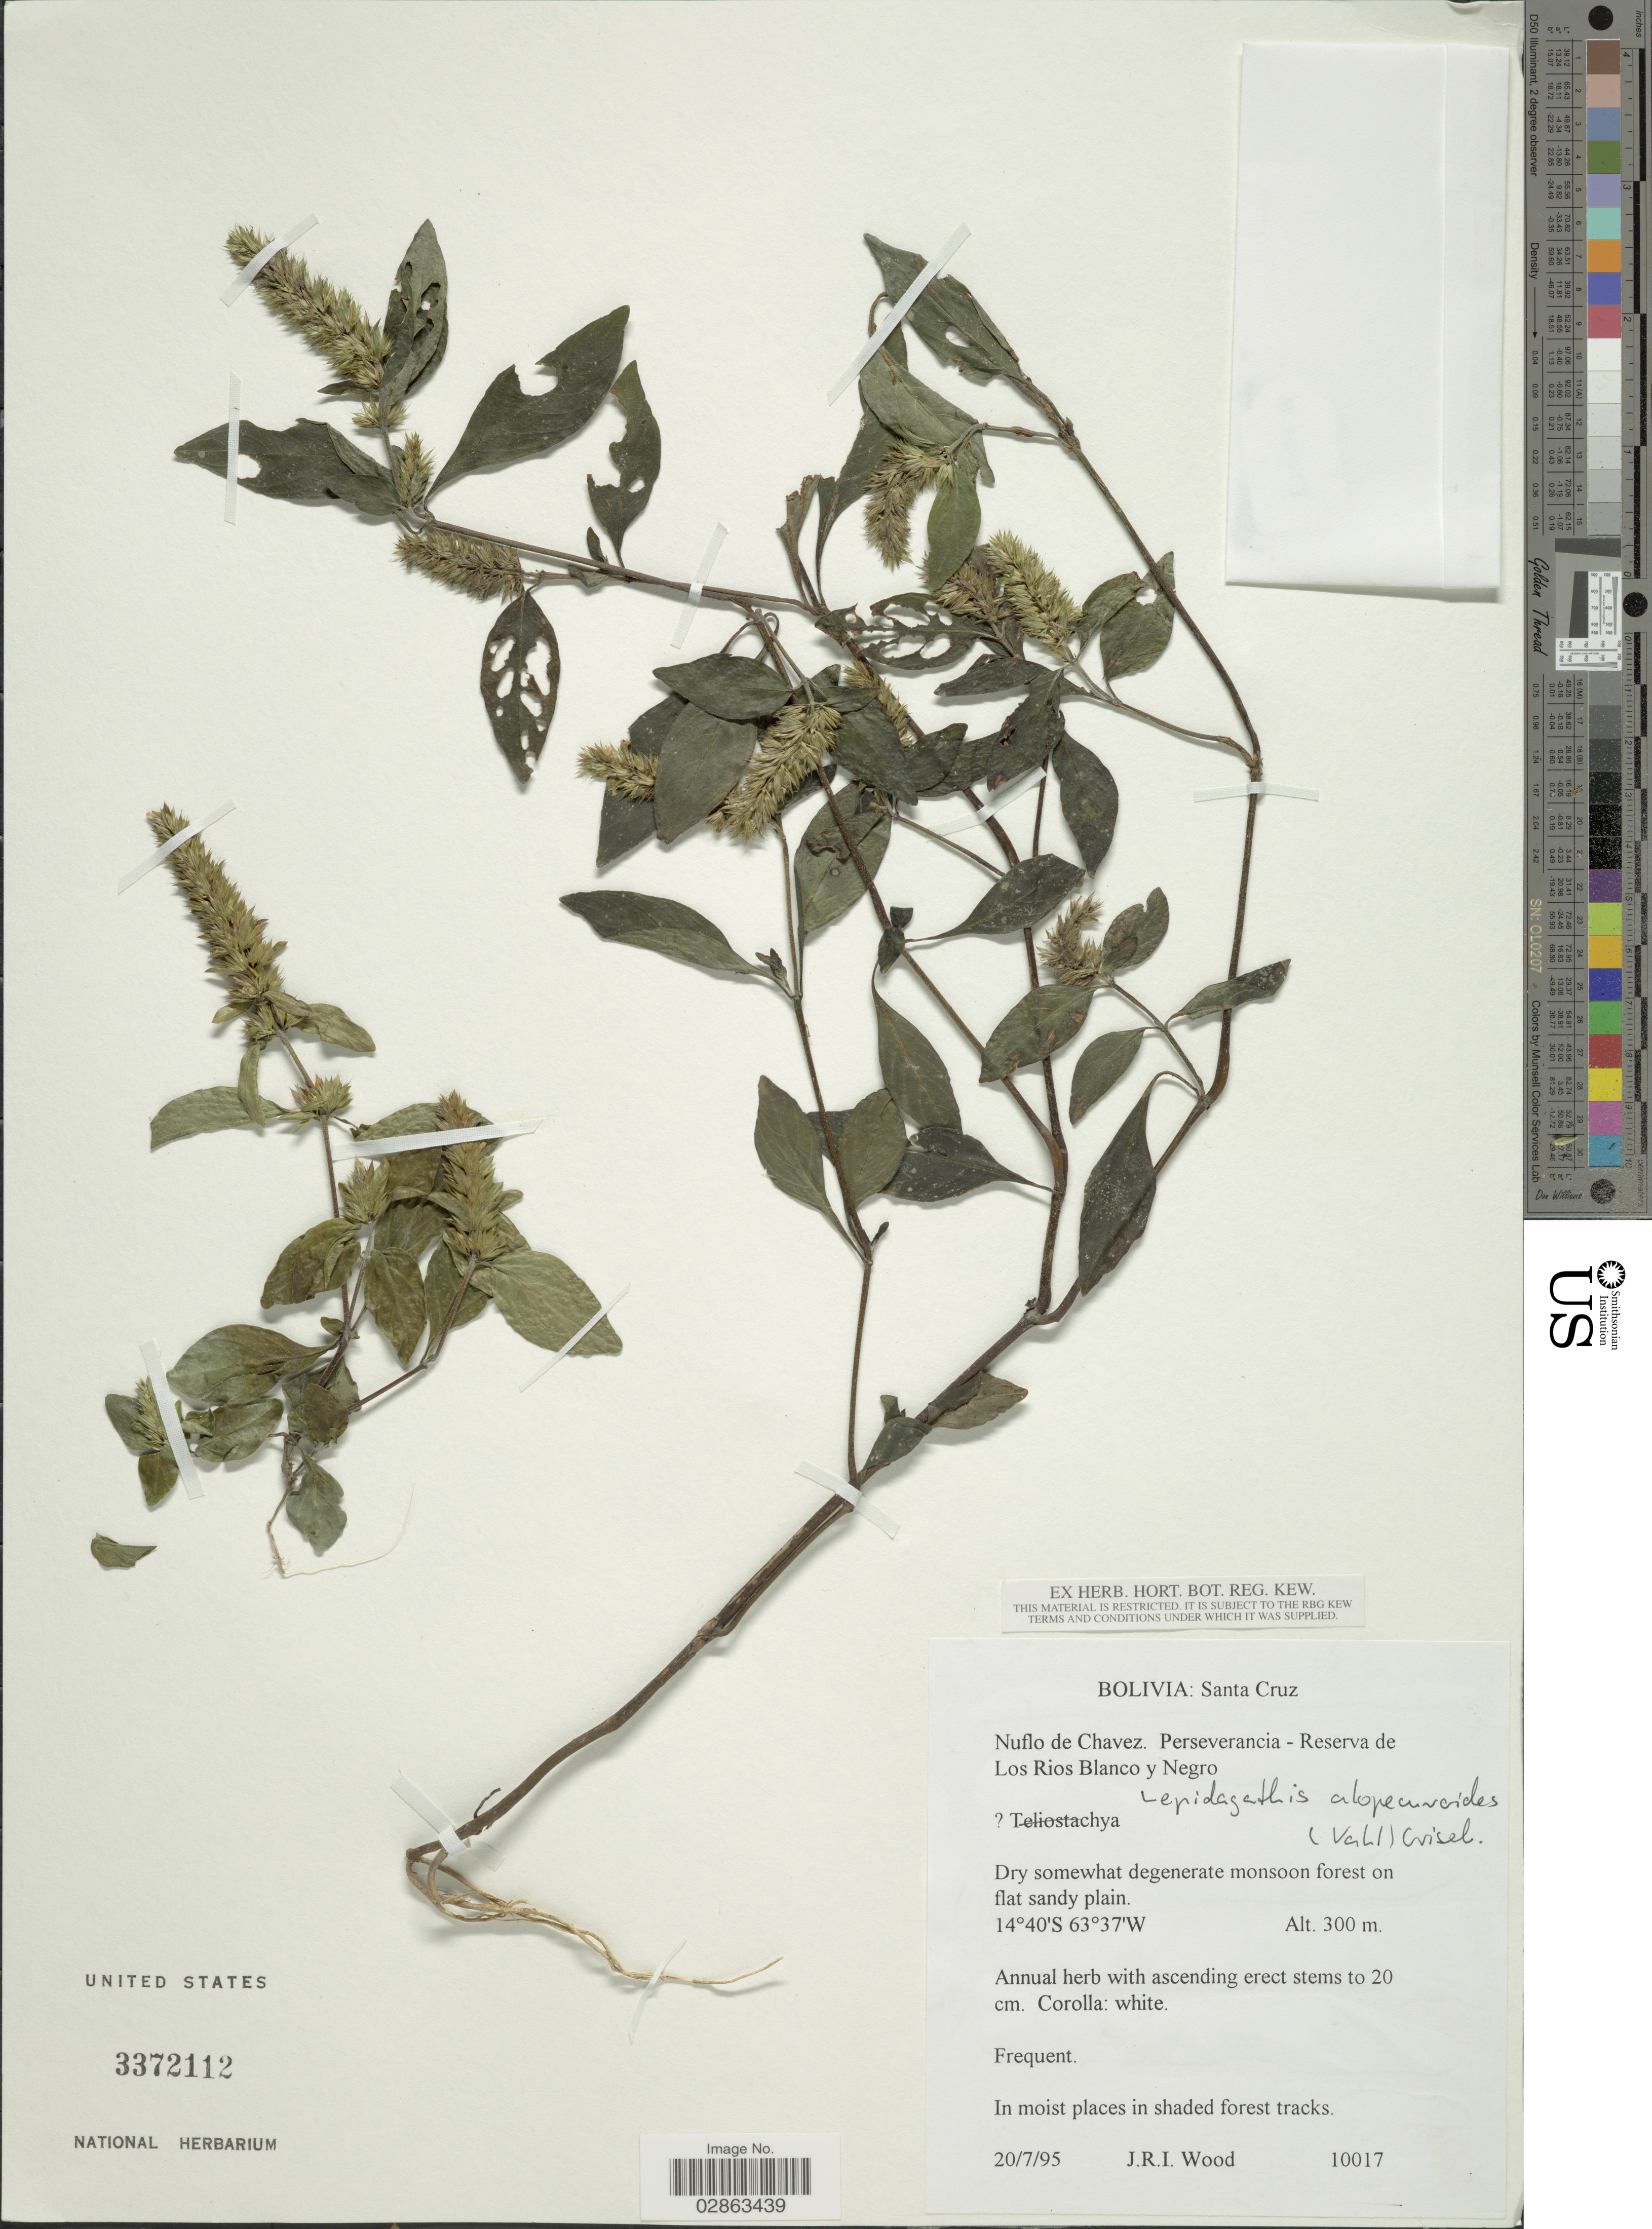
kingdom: Plantae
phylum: Tracheophyta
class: Magnoliopsida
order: Lamiales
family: Acanthaceae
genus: Teliostachya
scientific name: Teliostachya alopecuroidea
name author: (Vahl) Nees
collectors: J. R. I. Wood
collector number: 10017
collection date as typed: Transcribed d/m/y: 20/7/95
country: Bolivia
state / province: Santa Cruz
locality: Nuflo de Chavez. Perseverancia - Reserva de Los Rios Blanco y Negro.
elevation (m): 300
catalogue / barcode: US 3372112